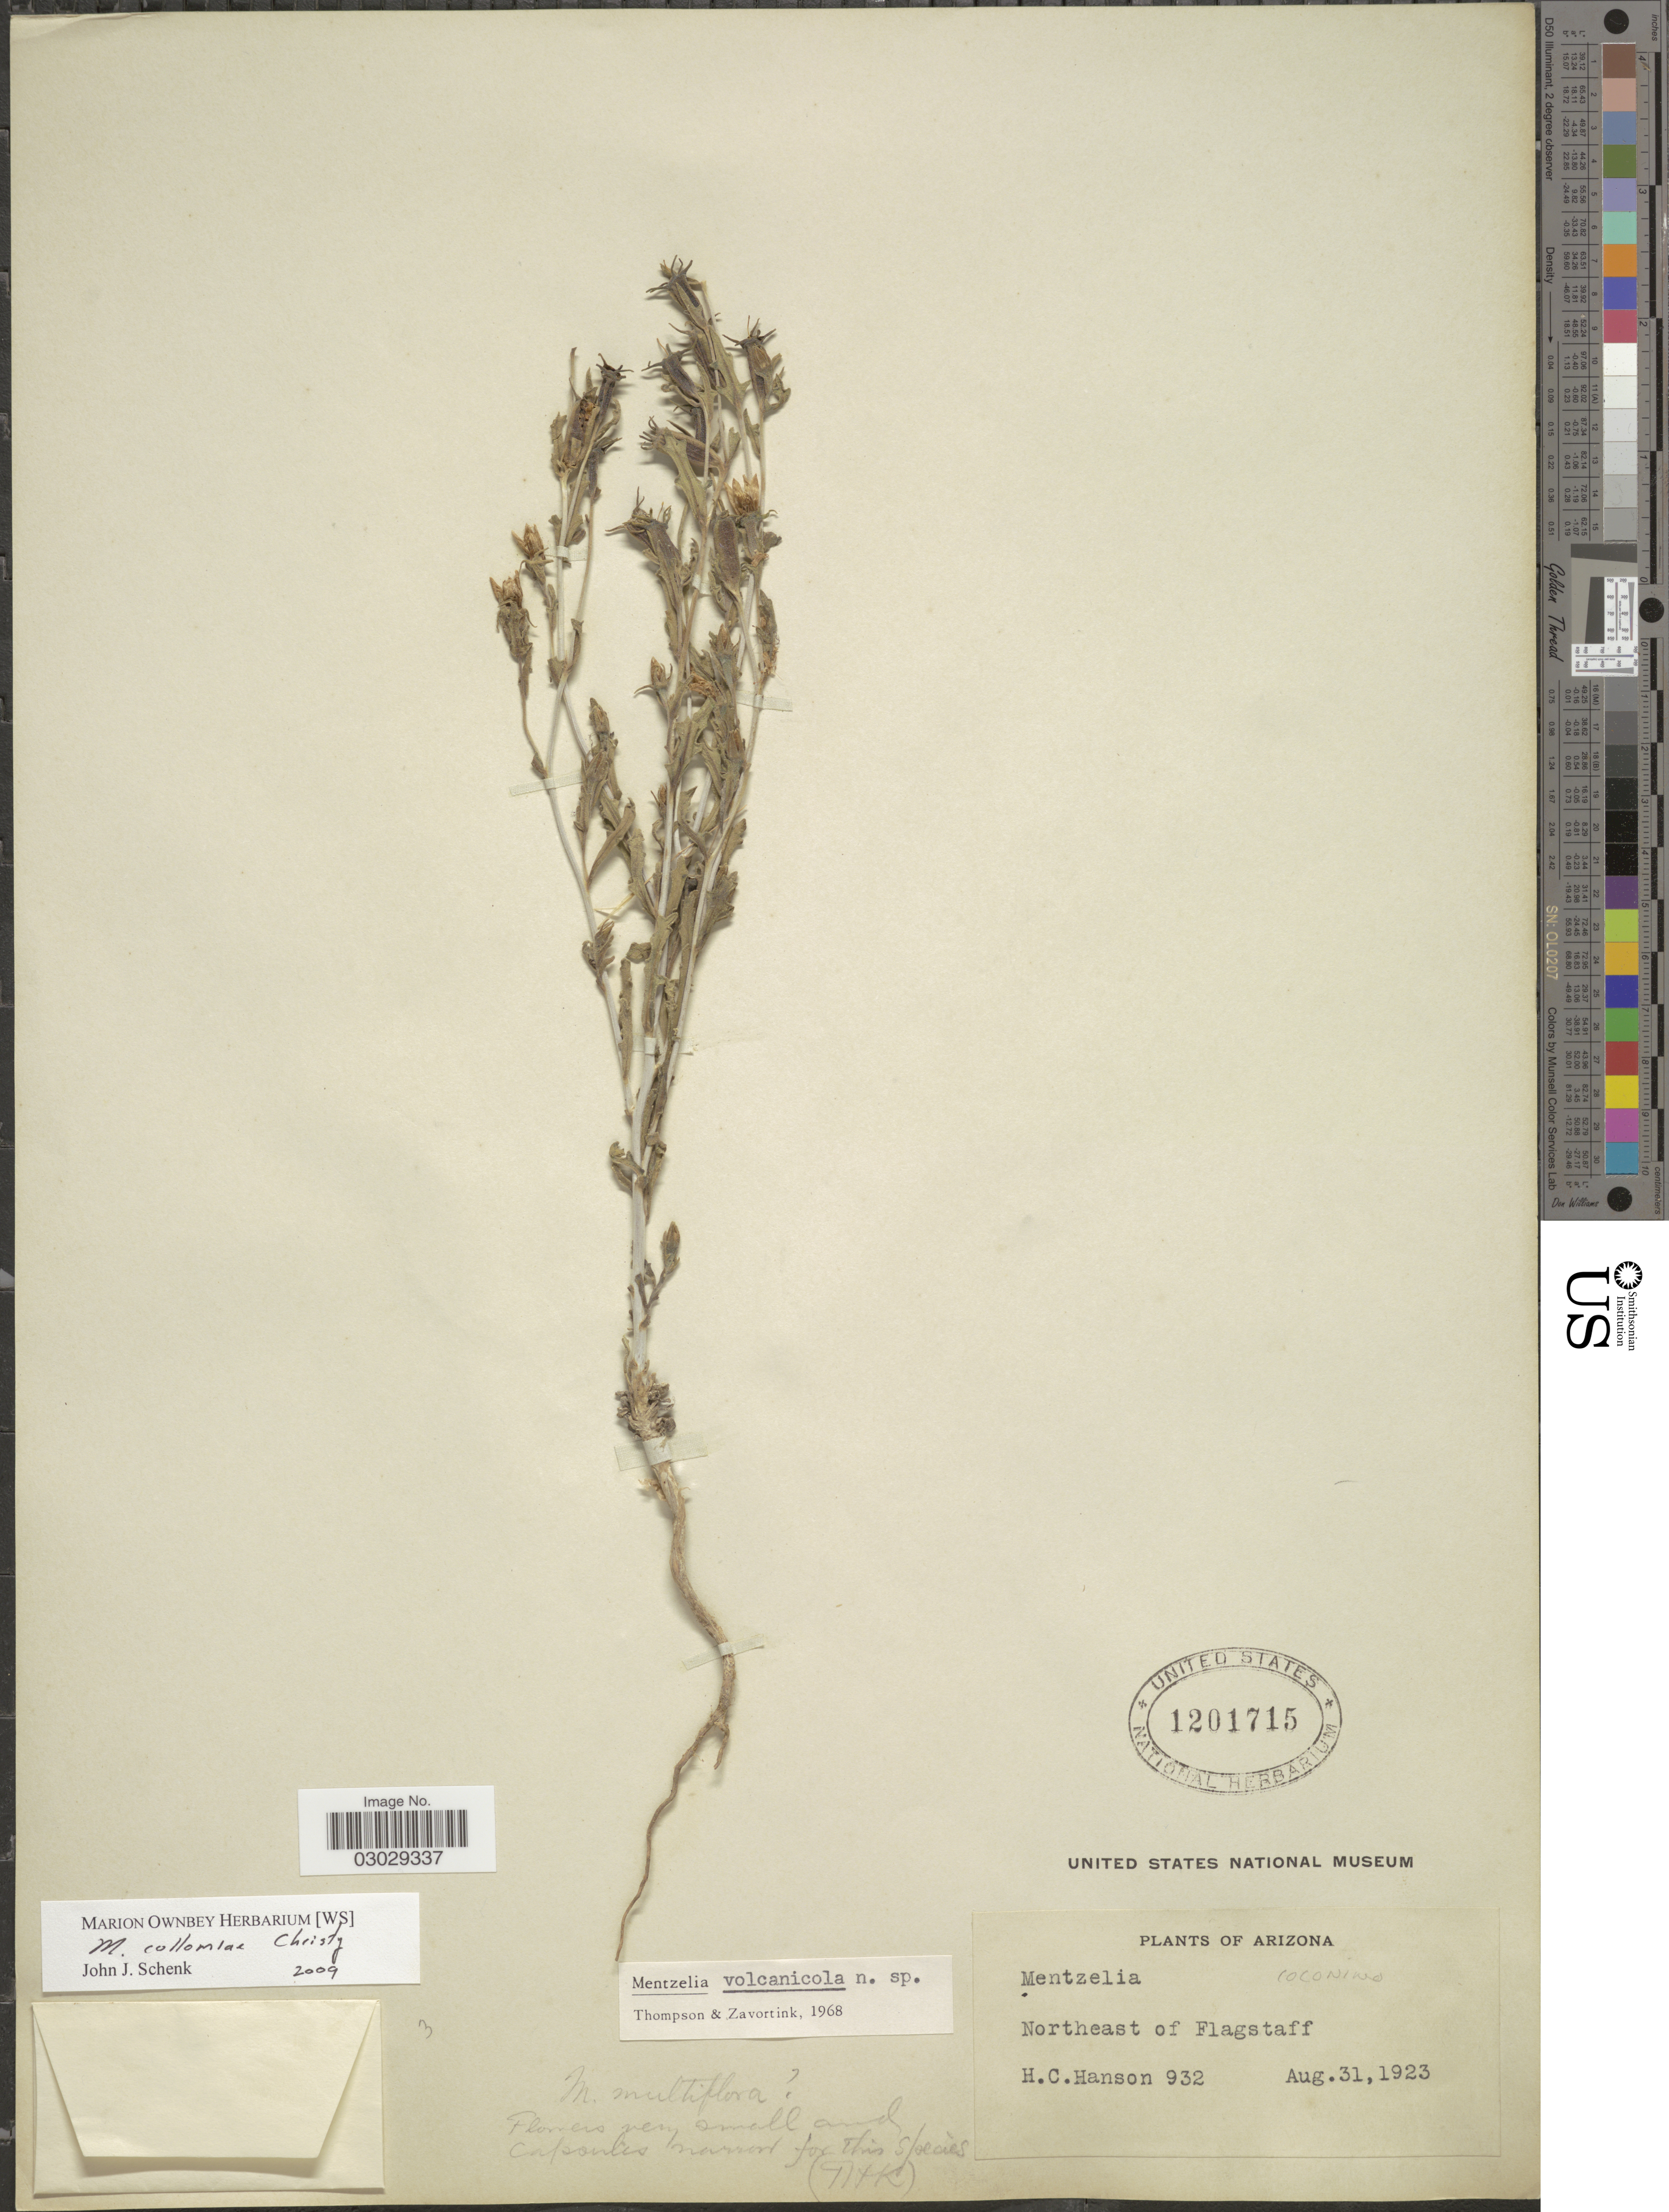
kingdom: Plantae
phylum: Tracheophyta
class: Magnoliopsida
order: Cornales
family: Loasaceae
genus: Mentzelia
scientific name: Mentzelia collomiae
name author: Christy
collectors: H. Hanson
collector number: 932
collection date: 1923-08-31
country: United States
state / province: Arizona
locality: Northeast of Flagstaff.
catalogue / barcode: US 1201715